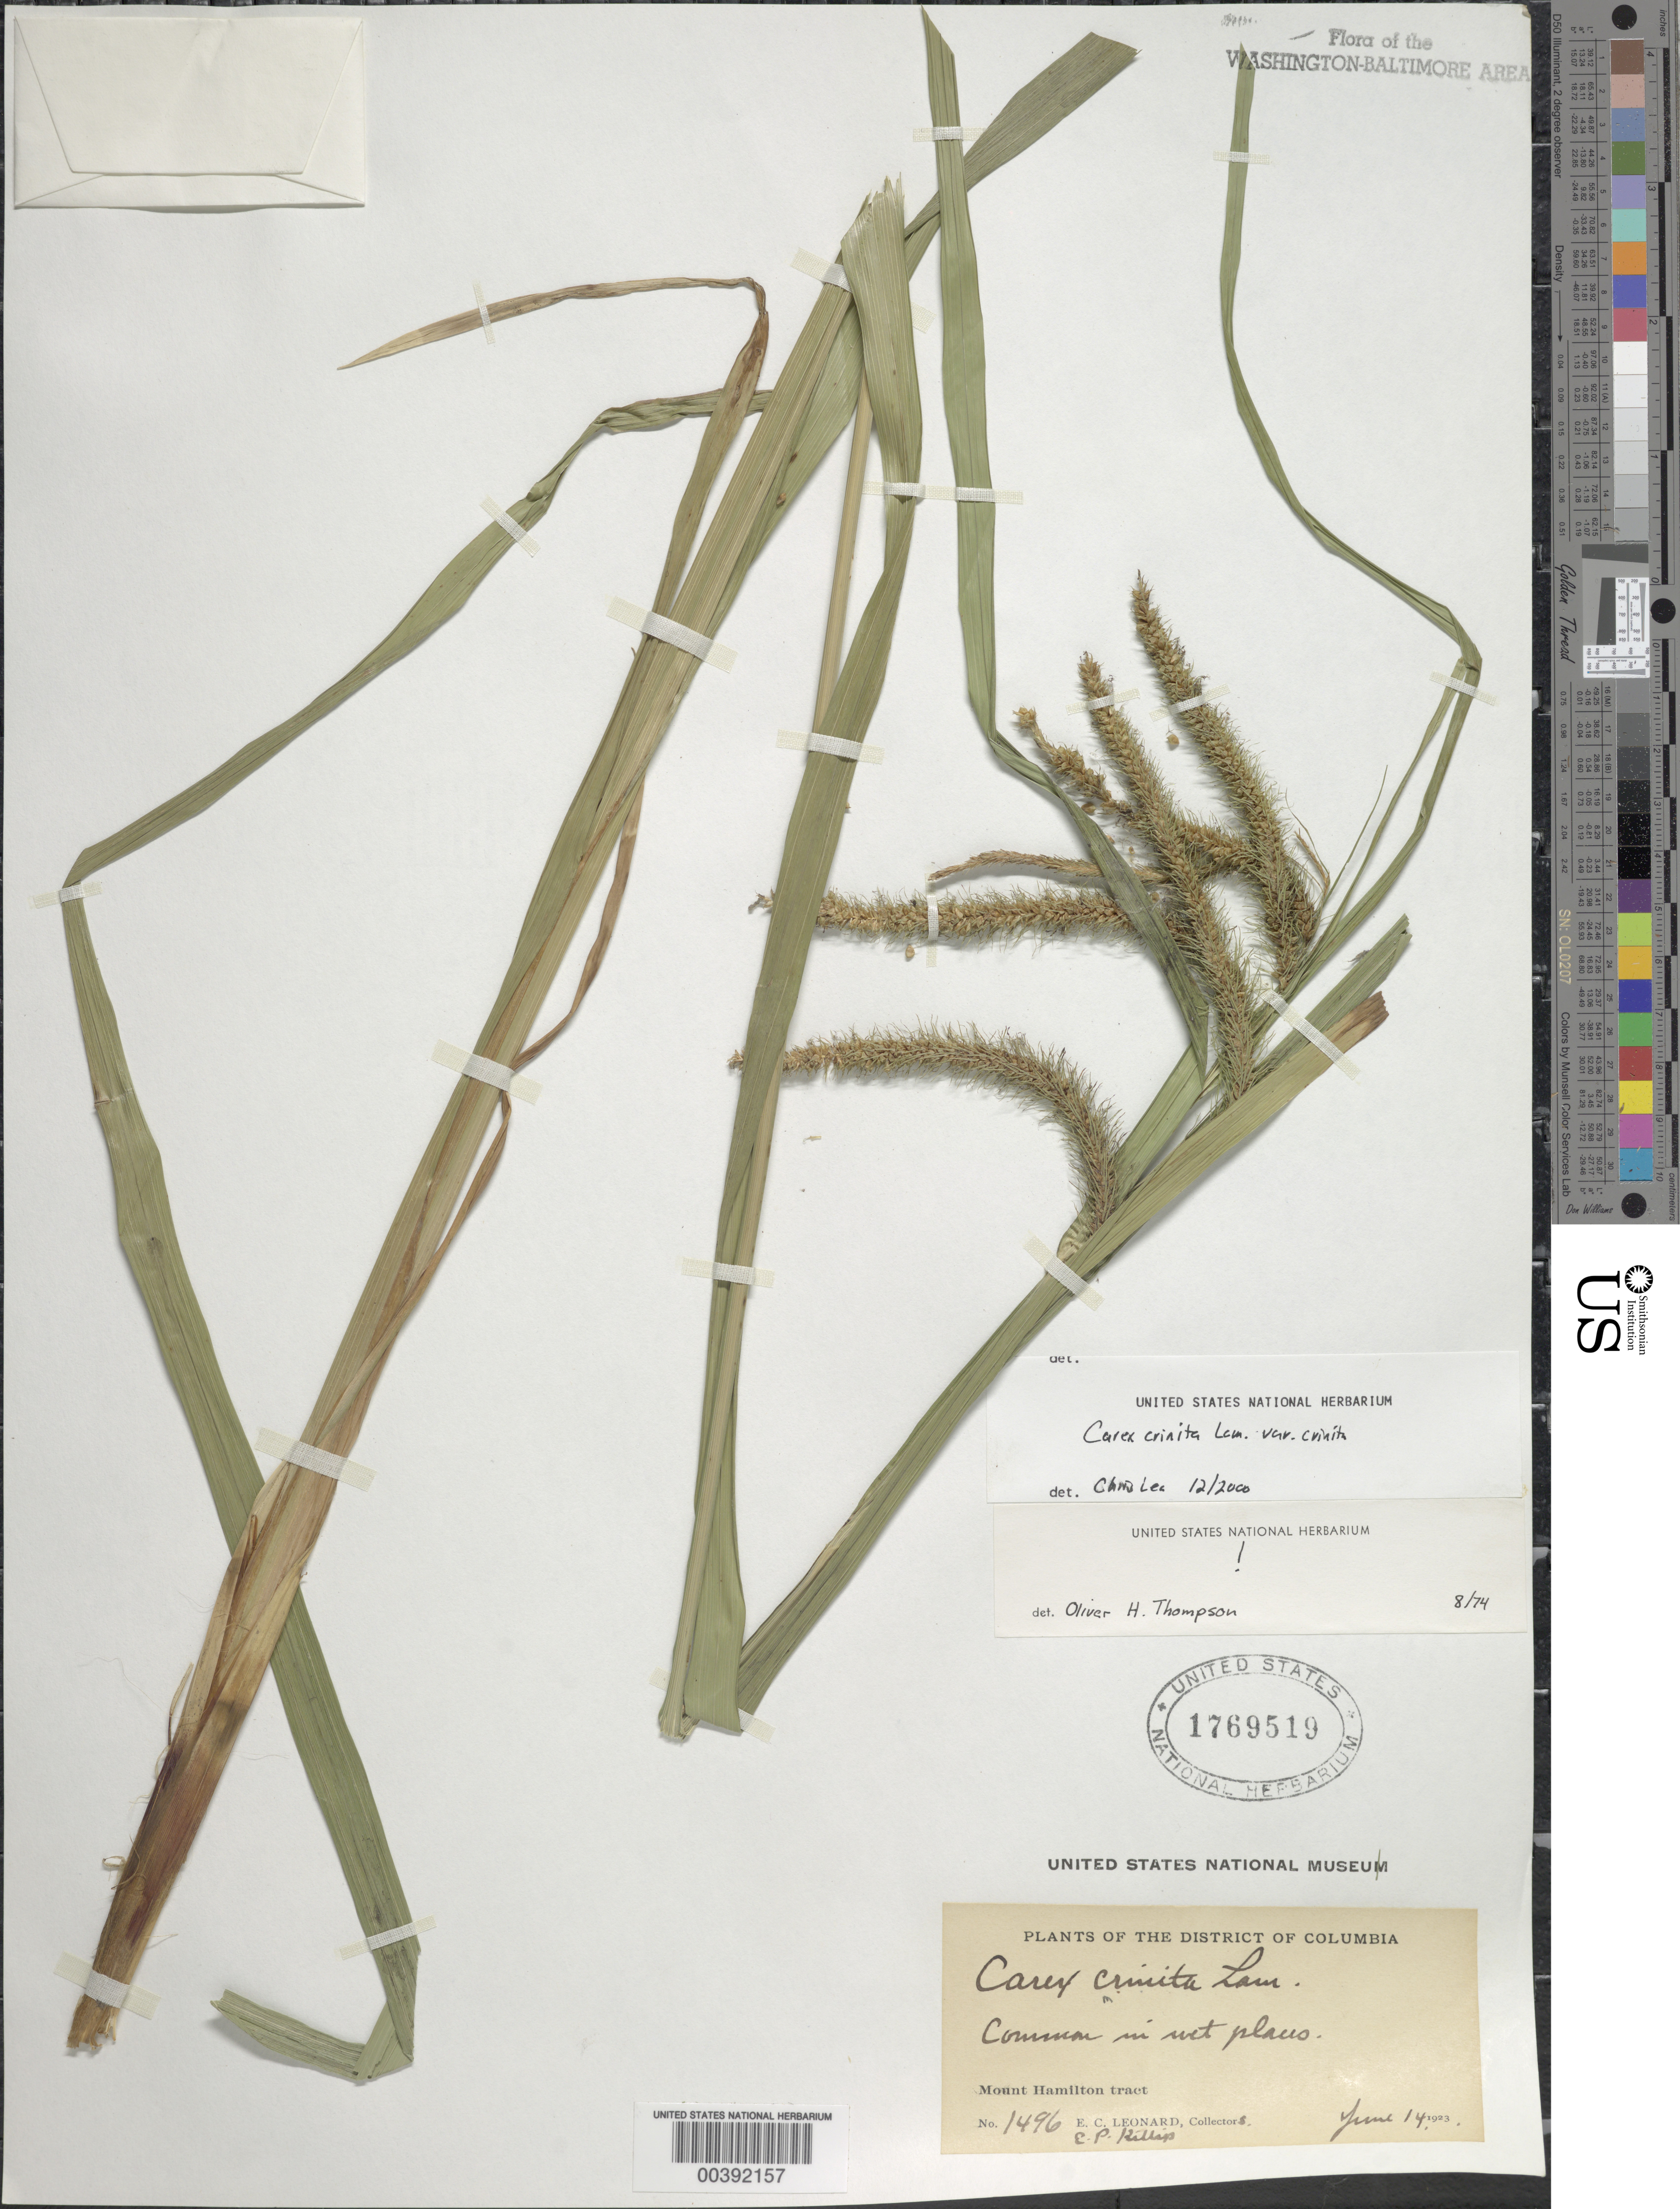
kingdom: Plantae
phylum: Tracheophyta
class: Liliopsida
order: Poales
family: Cyperaceae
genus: Carex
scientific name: Carex crinita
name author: Lam.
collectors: E. C. Leonard & E. P. Killip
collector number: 1496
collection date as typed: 14 Jun 1923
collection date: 1923-06-14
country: United States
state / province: District of Columbia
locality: Mount Hamilton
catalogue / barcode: US 1769519